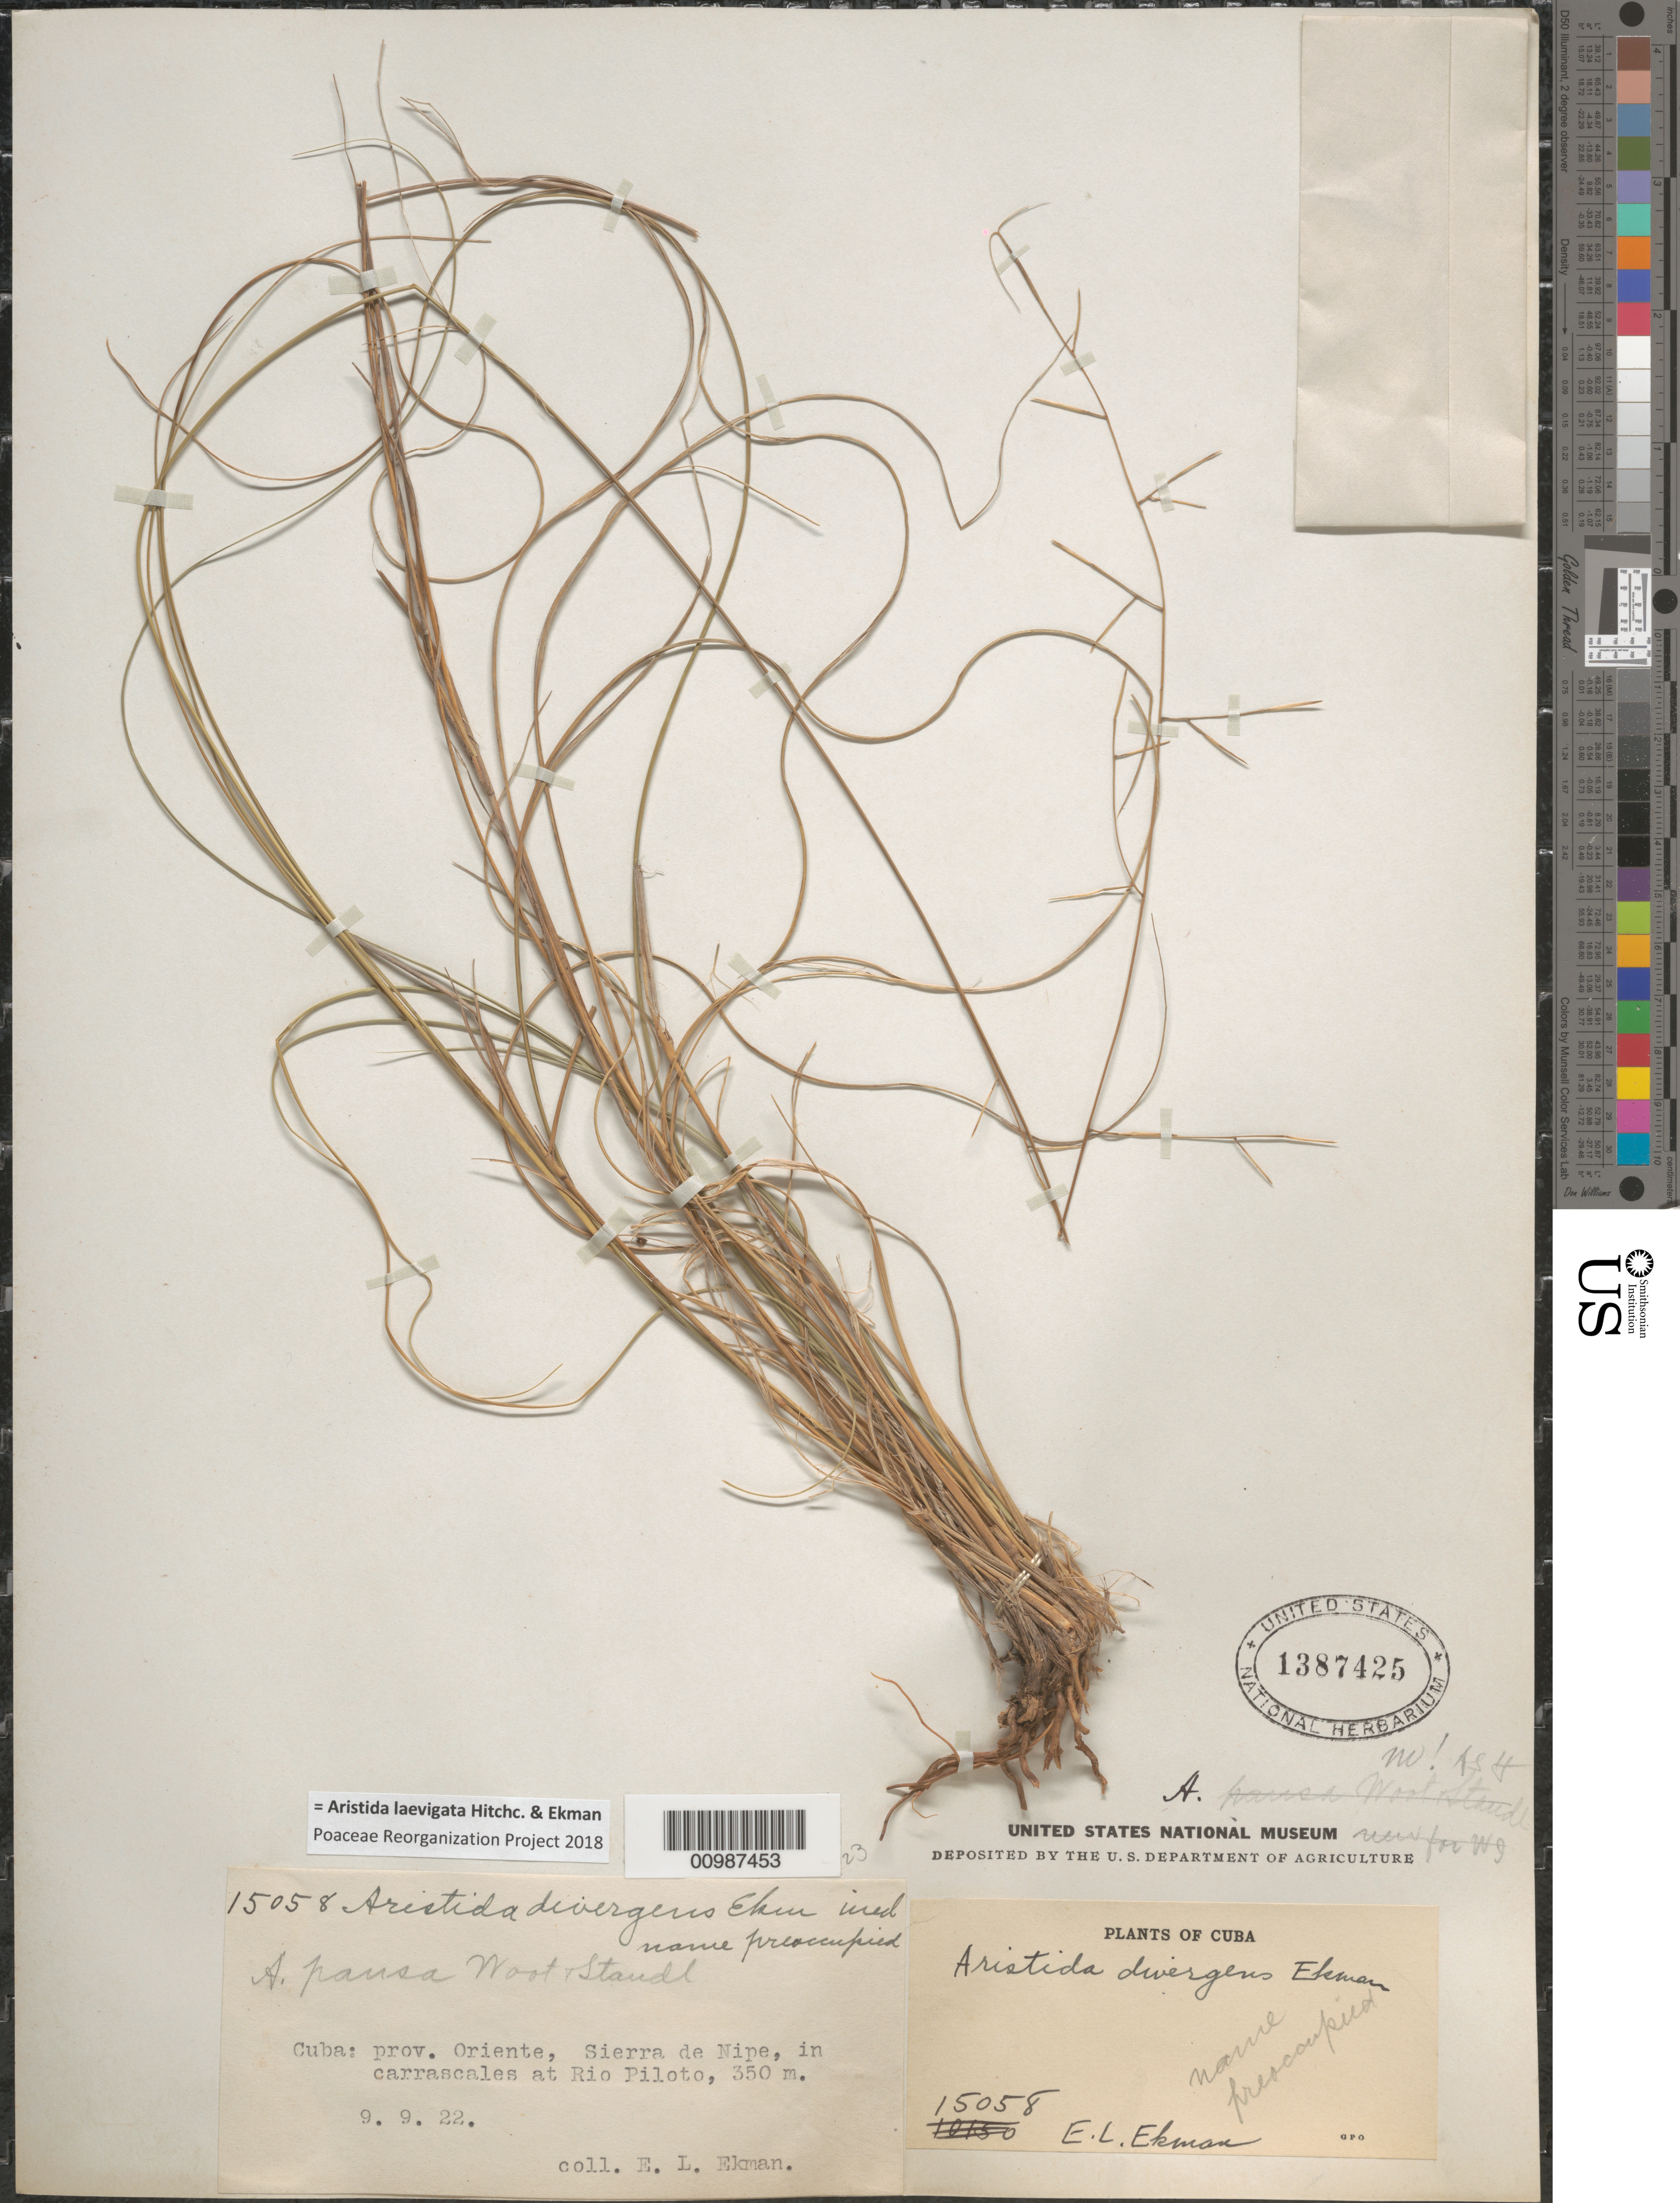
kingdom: Plantae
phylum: Tracheophyta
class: Liliopsida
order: Poales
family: Poaceae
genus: Aristida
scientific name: Aristida laevigata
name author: Hitchc. & Ekman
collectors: E. L. Ekman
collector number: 15058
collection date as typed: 09 Sep 1922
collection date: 1922-09-09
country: Cuba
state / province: Holguín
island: Cuba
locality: Sierra de Nipe, at Rio Piloto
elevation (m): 350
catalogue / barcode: US 1387425